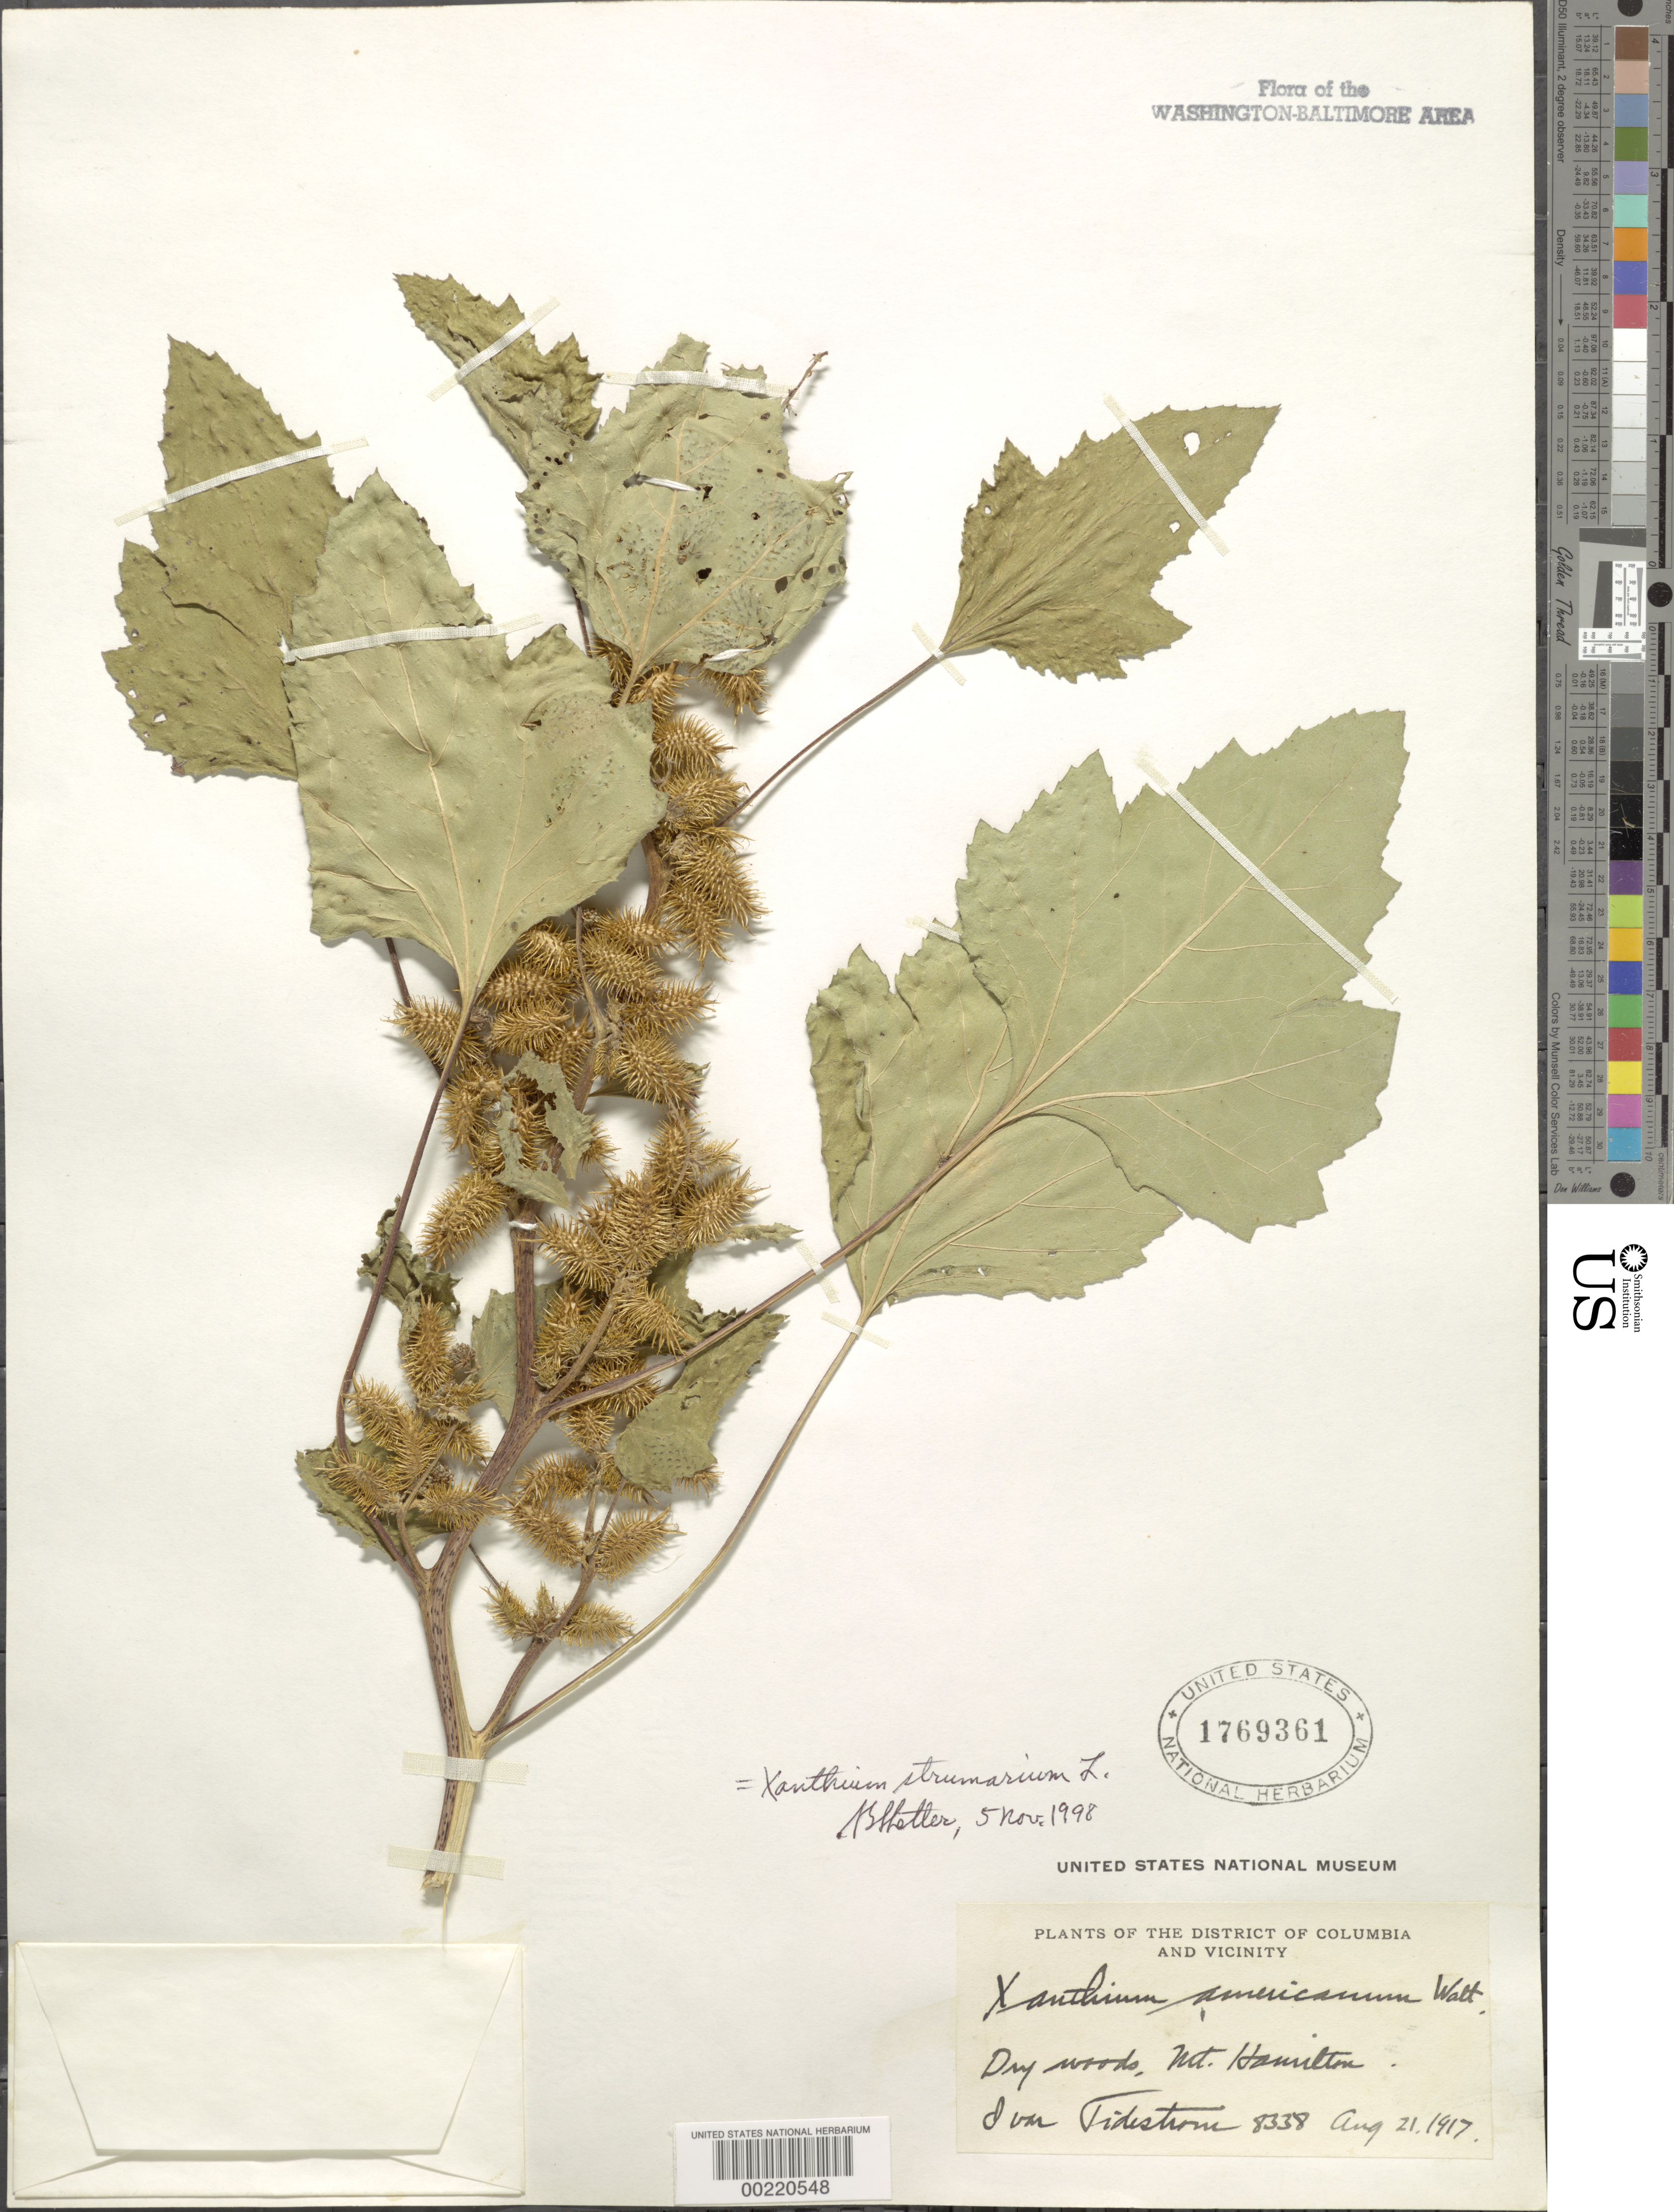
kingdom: Plantae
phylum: Tracheophyta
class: Magnoliopsida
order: Asterales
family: Asteraceae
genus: Xanthium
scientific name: Xanthium strumarium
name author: L.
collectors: I. F. Tidestrom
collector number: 8338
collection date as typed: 21 Aug 1917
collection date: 1917-08-21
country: United States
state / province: District of Columbia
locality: Mount Hamilton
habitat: Dry woods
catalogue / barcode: US 1769361